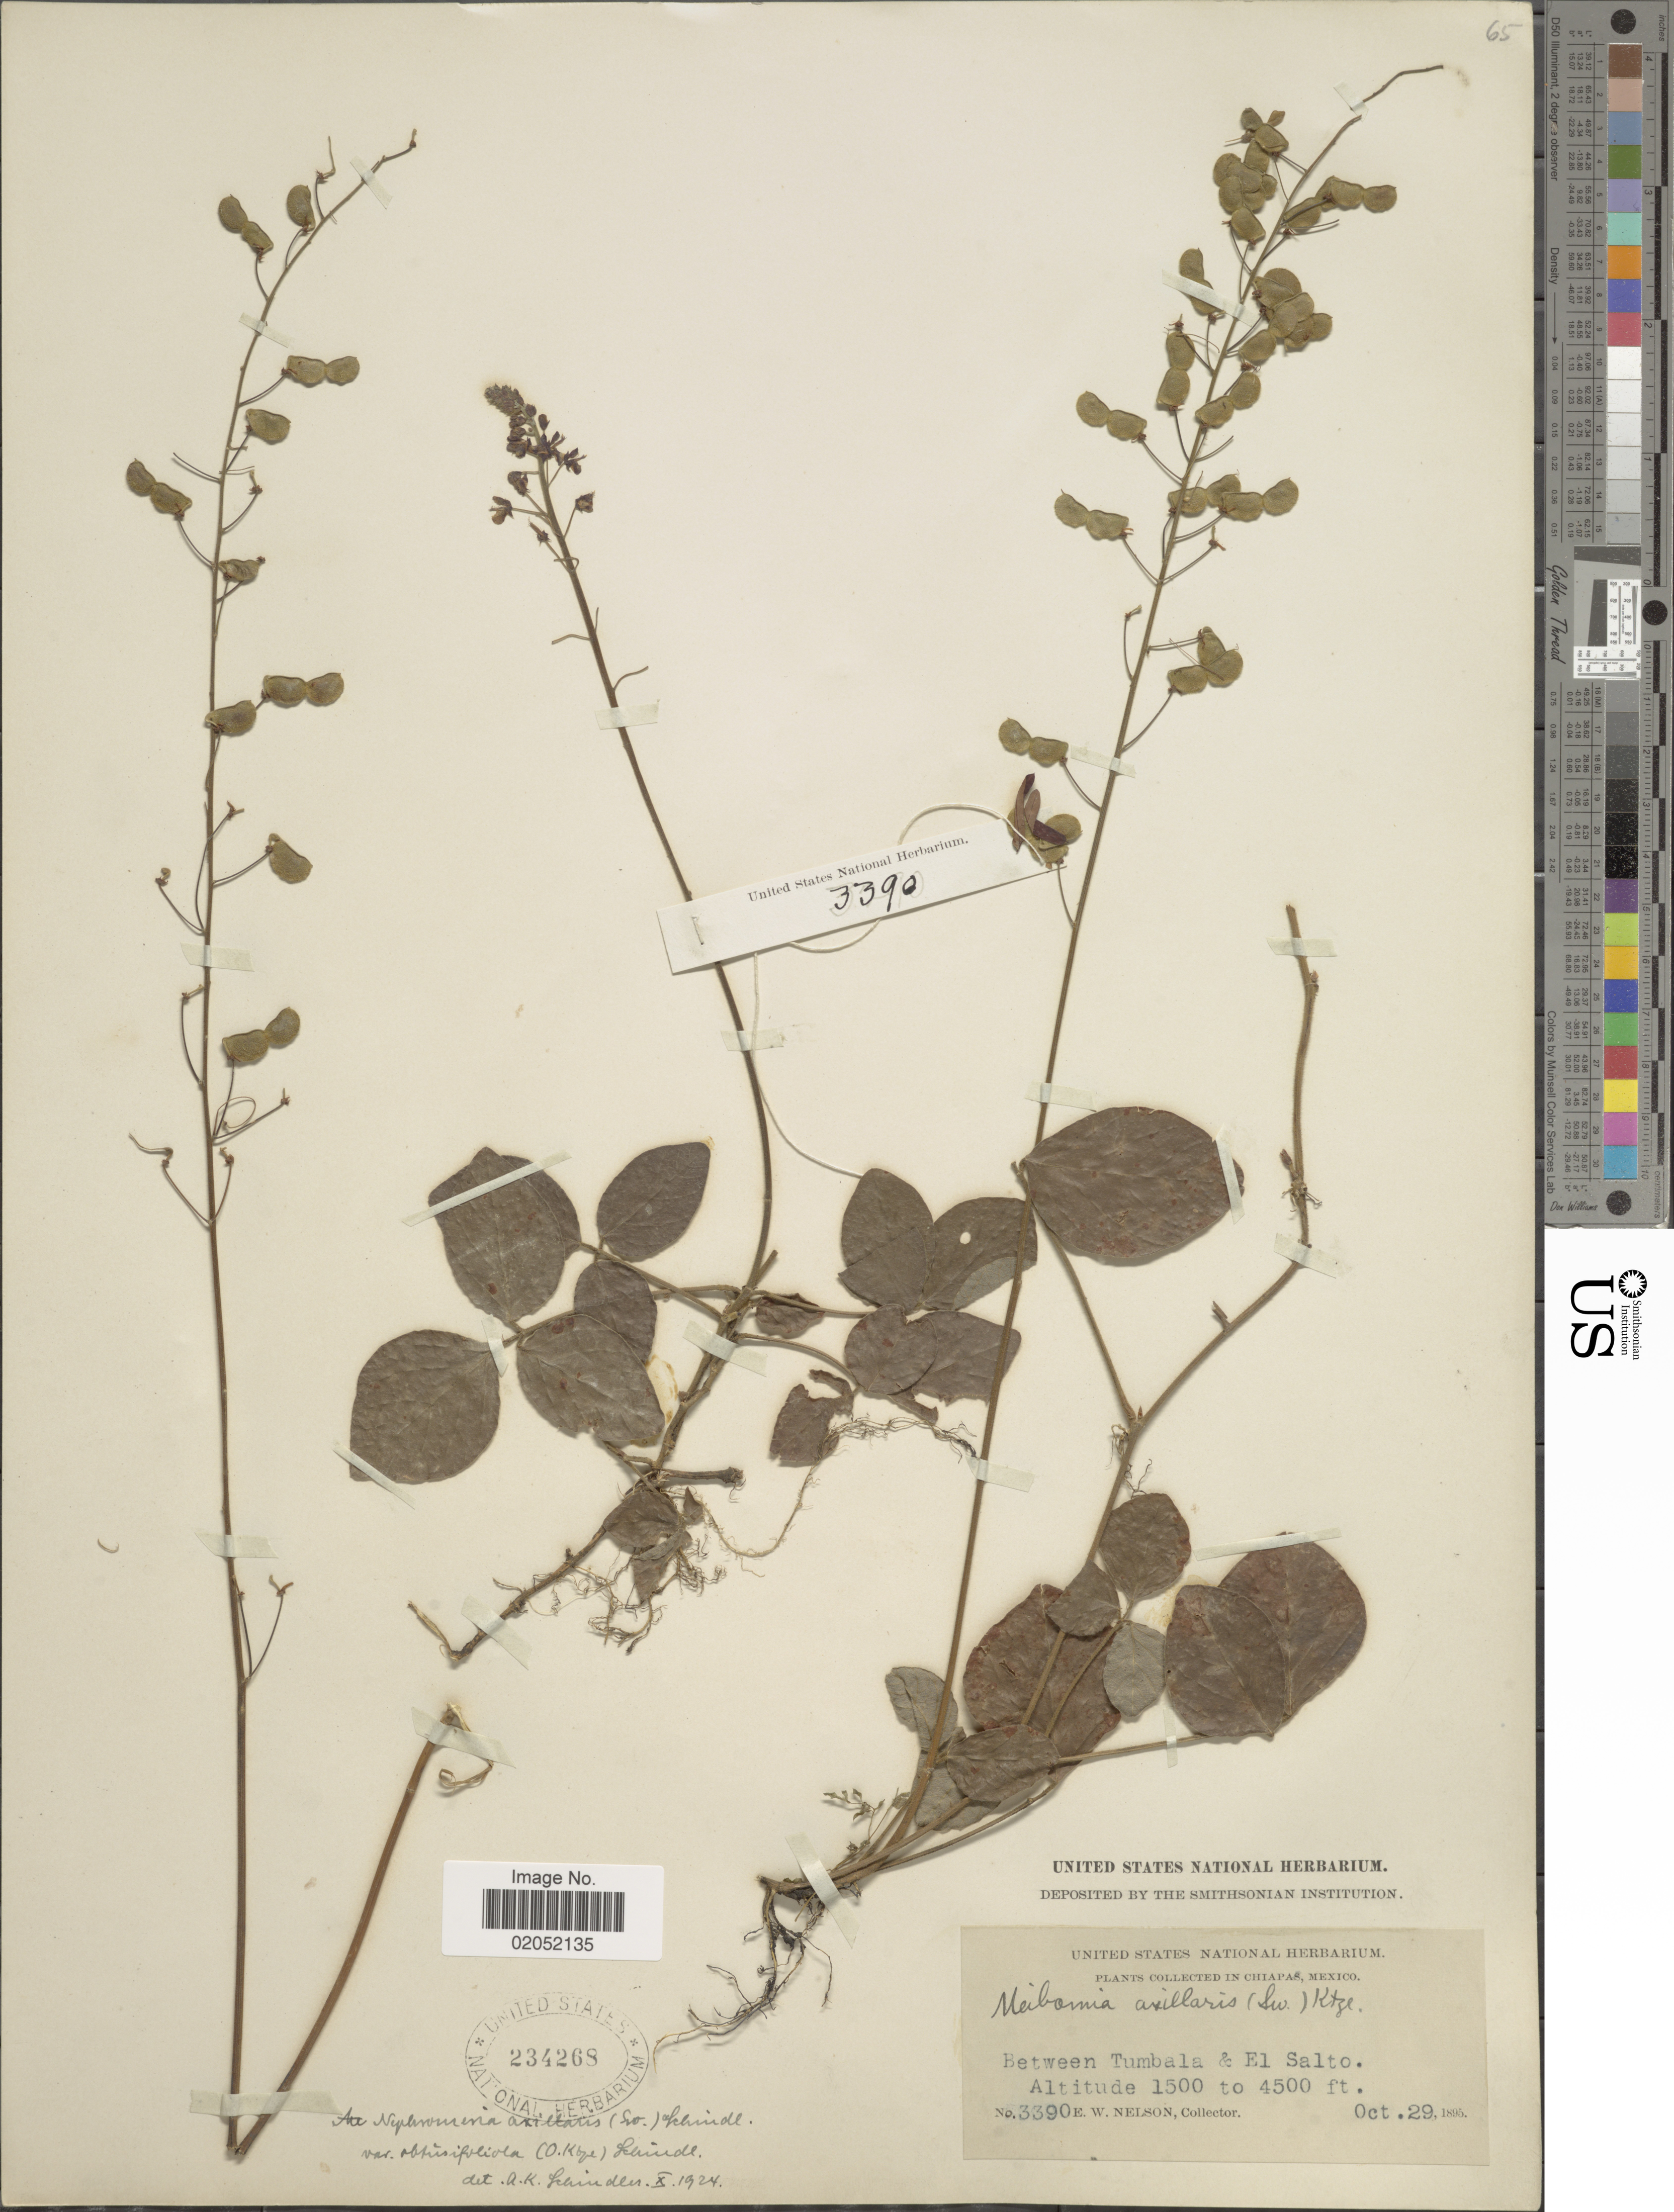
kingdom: Plantae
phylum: Tracheophyta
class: Magnoliopsida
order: Fabales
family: Fabaceae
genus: Desmodium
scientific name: Desmodium axillare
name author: (Sw.) DC.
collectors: E. W. Nelson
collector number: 3390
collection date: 1895-10-29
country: Mexico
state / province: Chiapas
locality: Between Tumbala & El Salto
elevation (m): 457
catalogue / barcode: US 234268